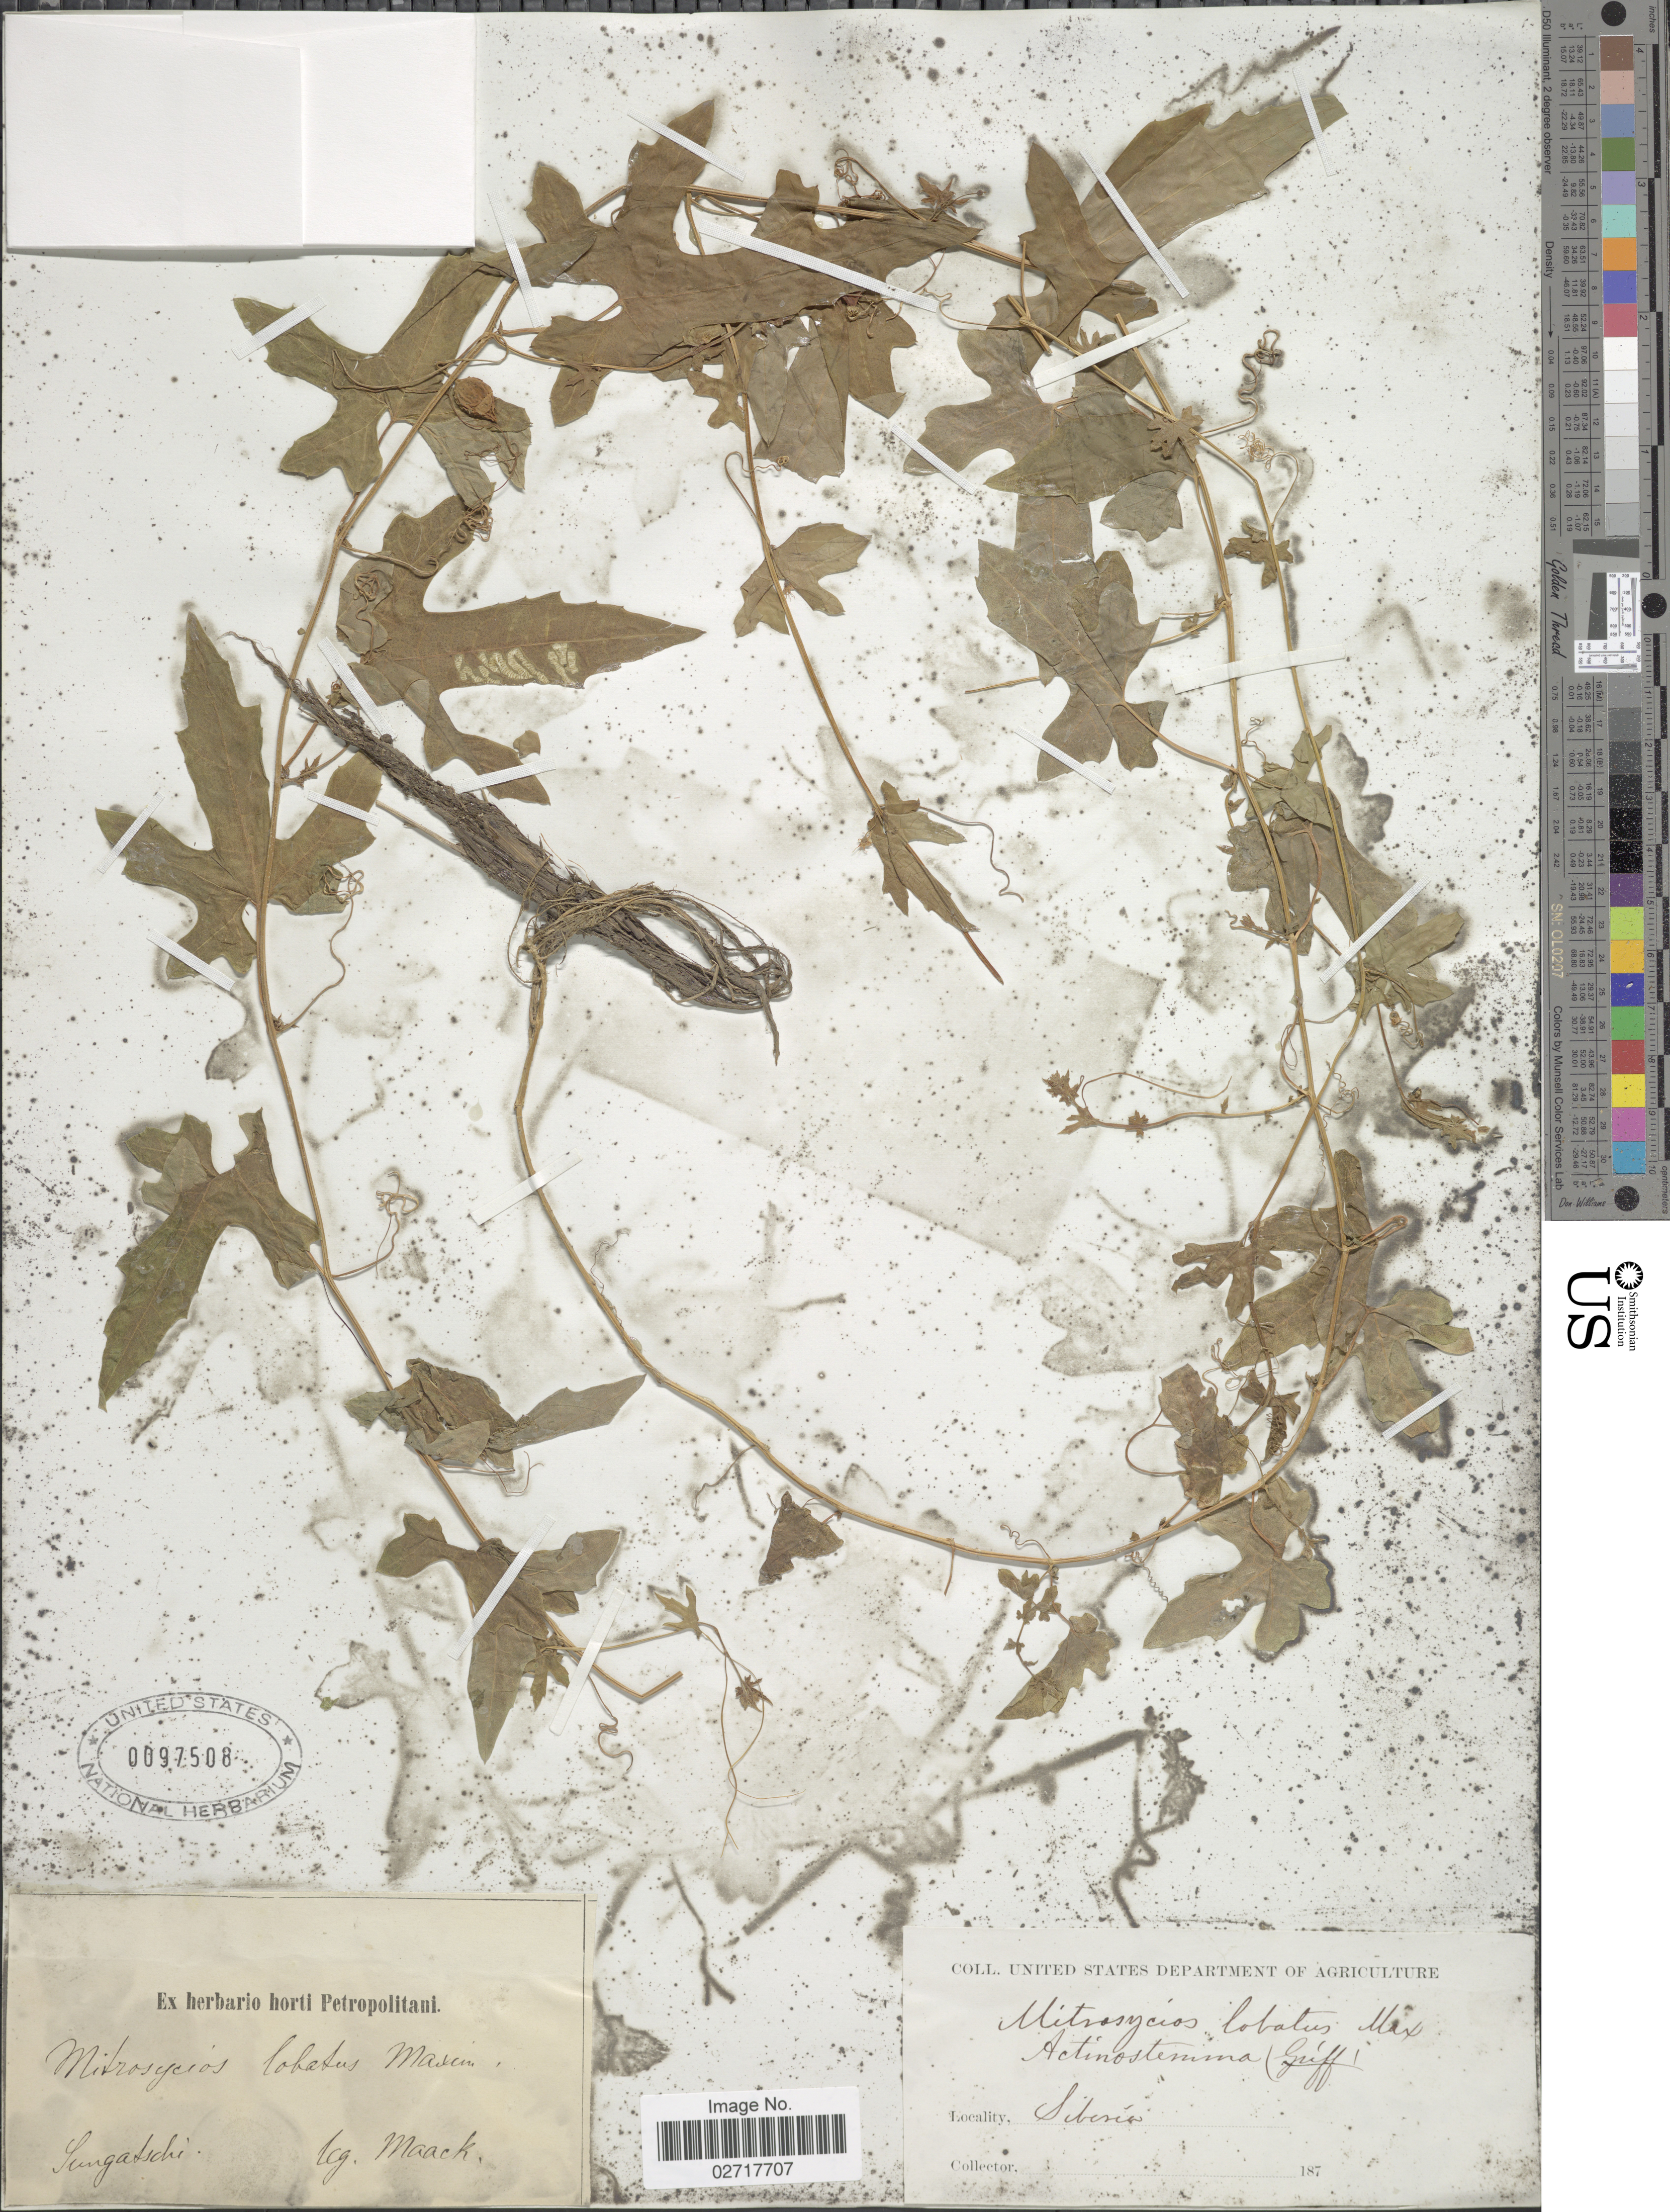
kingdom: Plantae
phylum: Tracheophyta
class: Magnoliopsida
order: Cucurbitales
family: Cucurbitaceae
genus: Actinostemma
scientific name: Actinostemma tenerum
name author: Griff.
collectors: Maack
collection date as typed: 187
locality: Siberia. Sungatschi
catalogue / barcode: US 97508